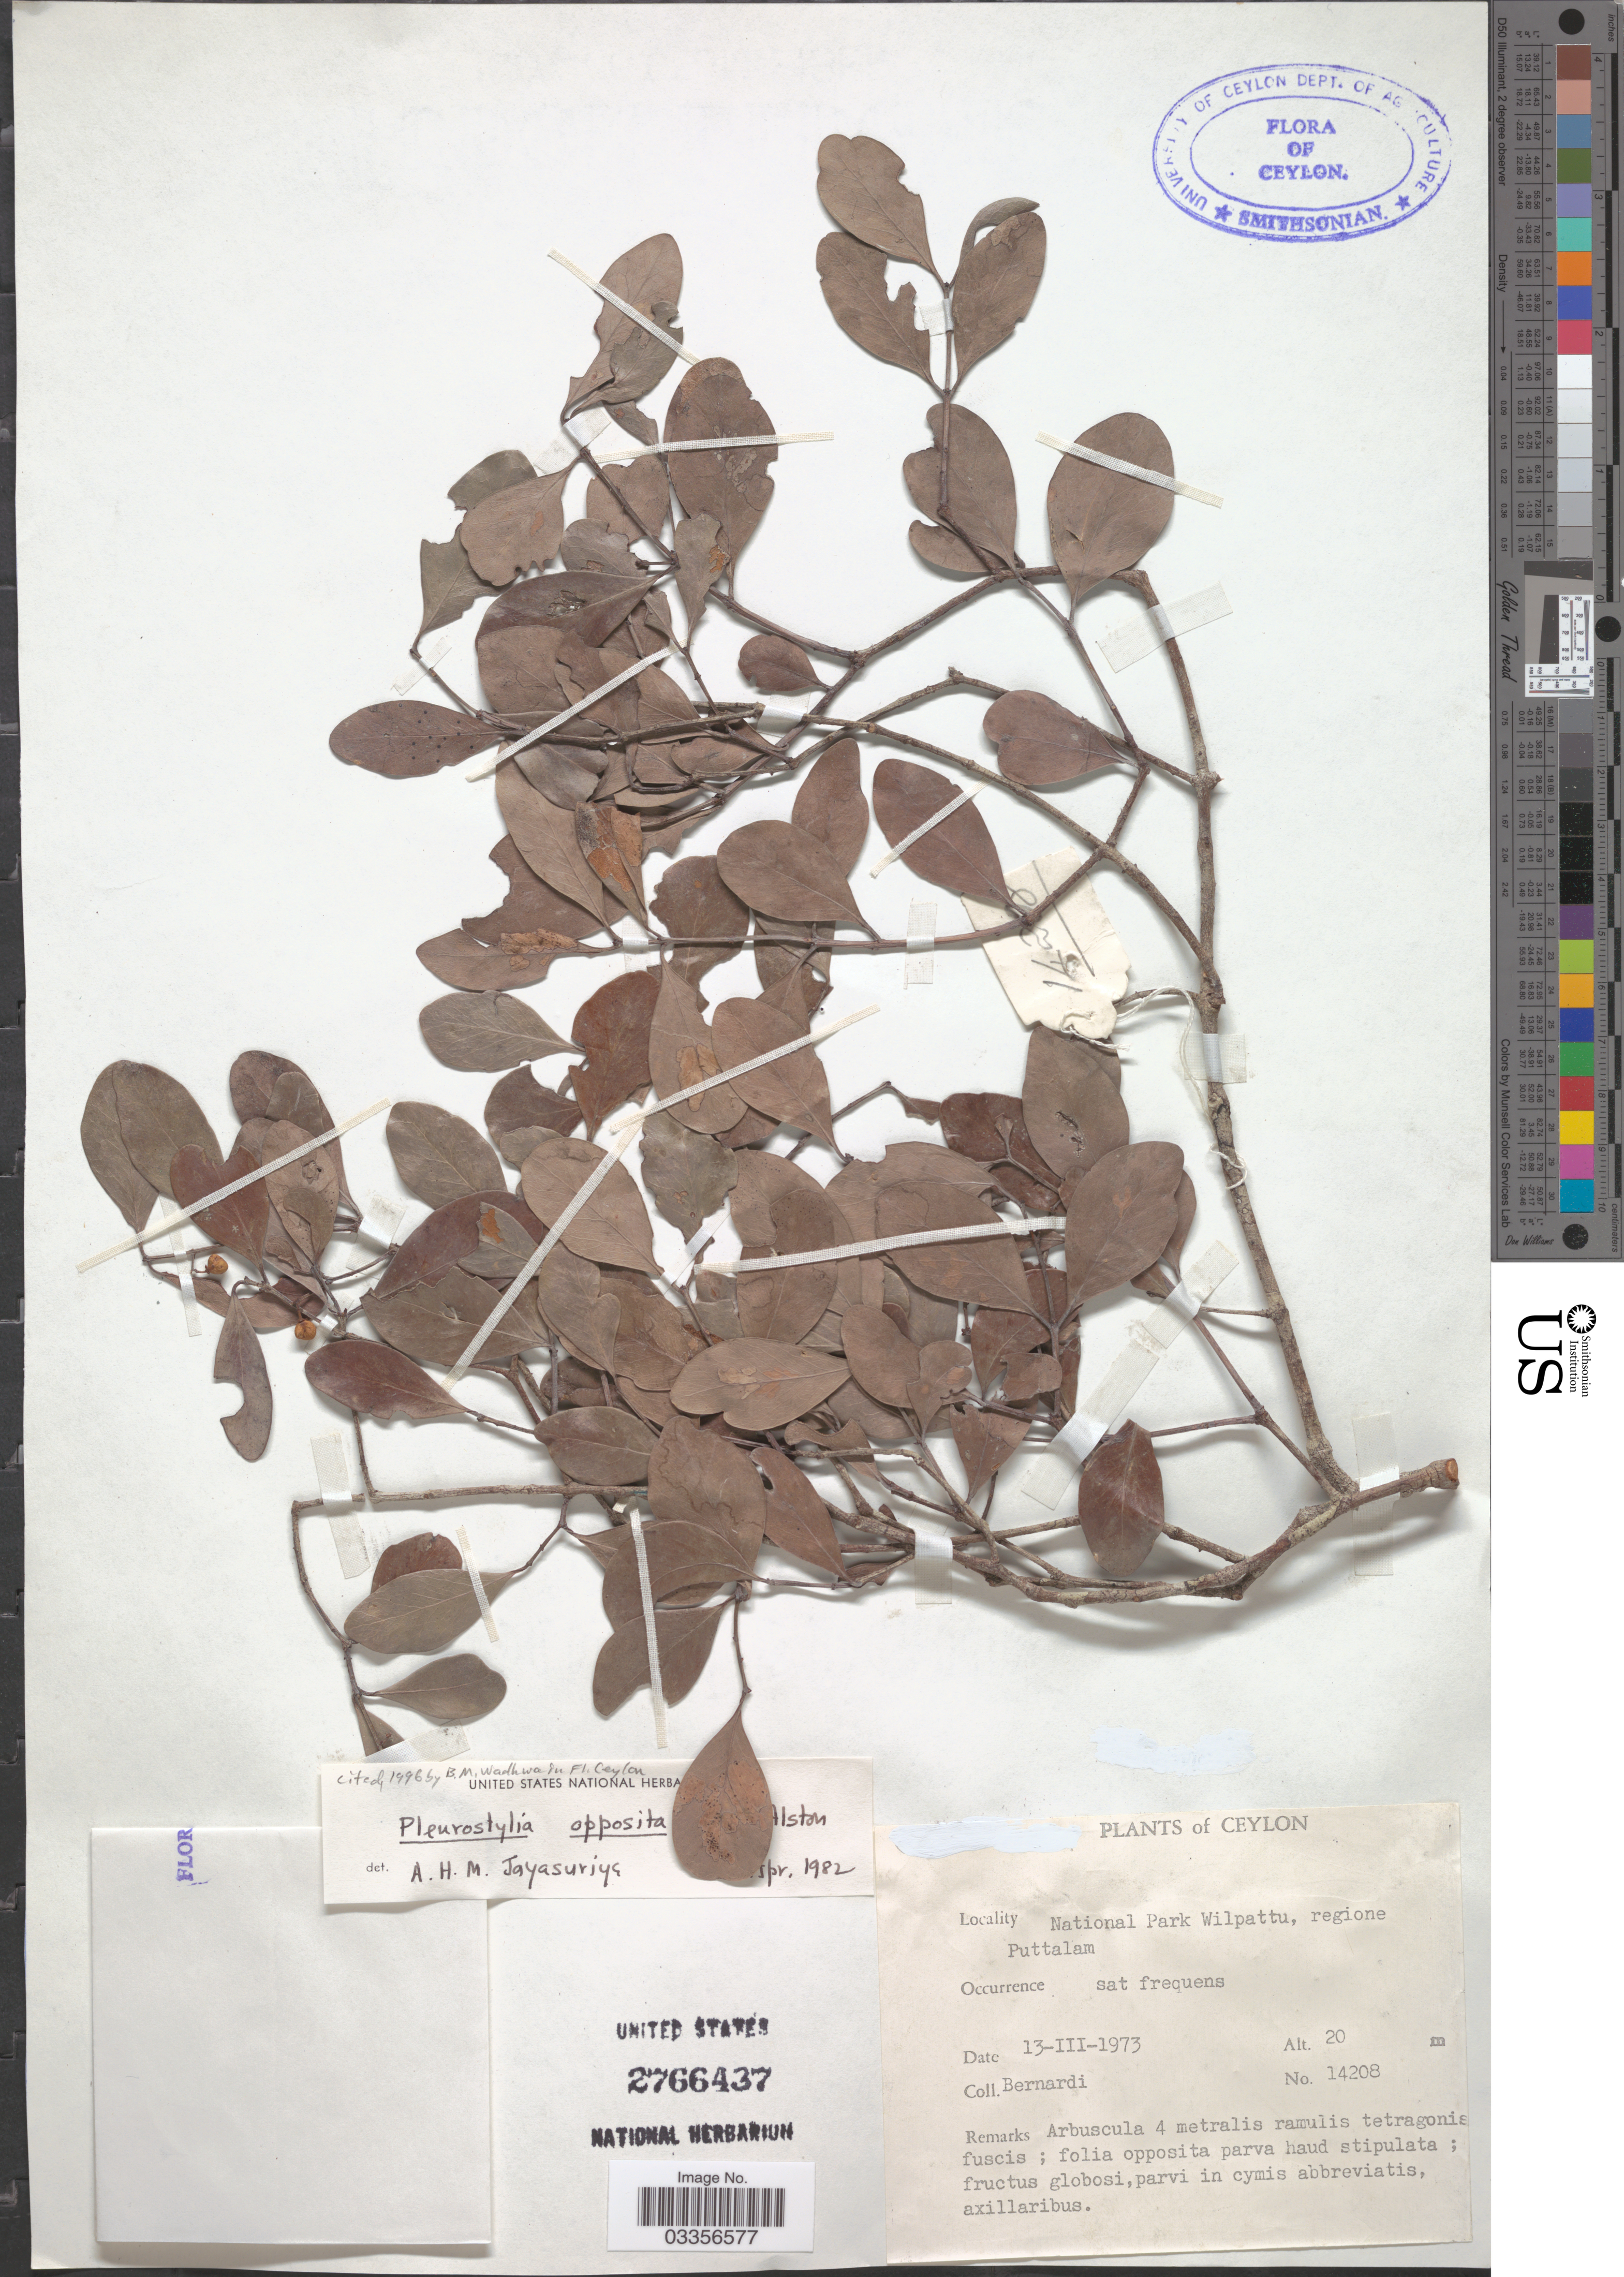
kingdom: Plantae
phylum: Tracheophyta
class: Magnoliopsida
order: Celastrales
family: Celastraceae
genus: Pleurostylia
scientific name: Pleurostylia opposita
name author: (Wall.) Alston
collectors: Bernardi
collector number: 14208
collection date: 1973-03-13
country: Sri Lanka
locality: Ceylon, National Park Wilpattu, regione Puttalam.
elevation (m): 20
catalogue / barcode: US 2766437